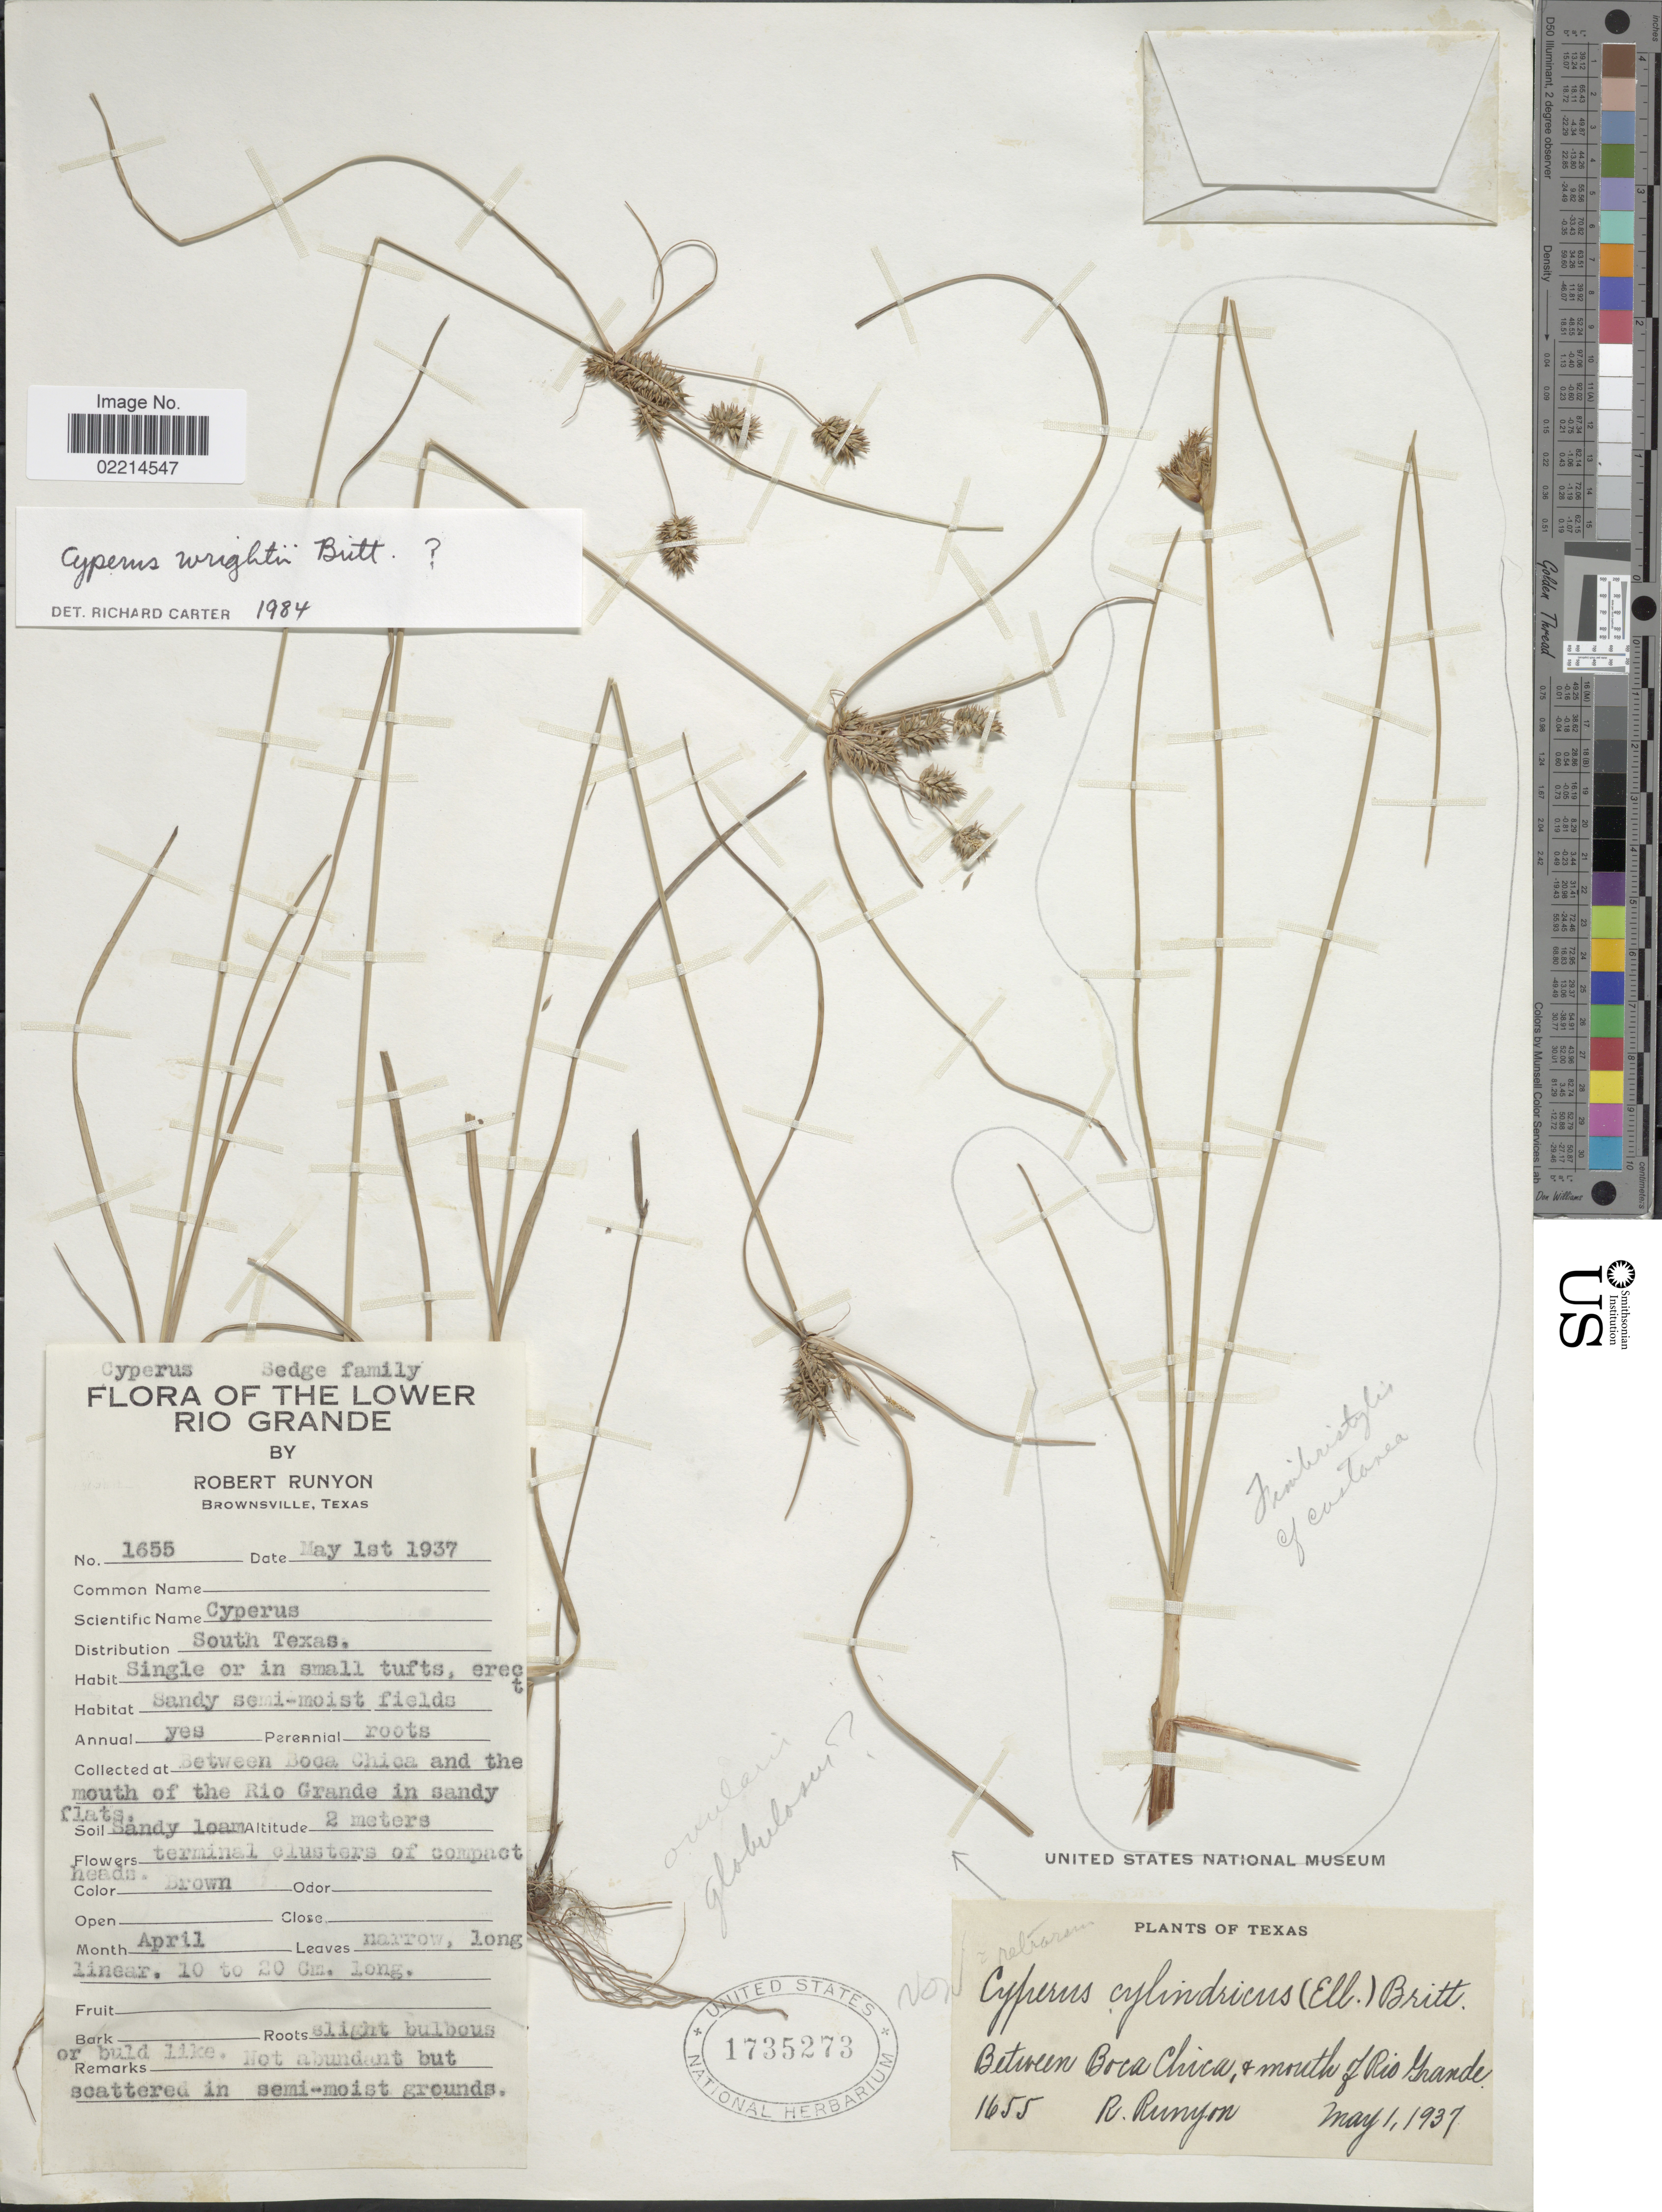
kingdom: Plantae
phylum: Tracheophyta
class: Liliopsida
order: Poales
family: Cyperaceae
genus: Cyperus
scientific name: Cyperus dipsaceus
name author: Liebm.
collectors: R. Runyon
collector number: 1655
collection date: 1937-05-01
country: United States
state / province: Texas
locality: Between Boca Chica + mouth of Rio Grande, The Lower Rio Grande, South Texas, in sandy flats.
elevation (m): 2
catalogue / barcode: US 1735273